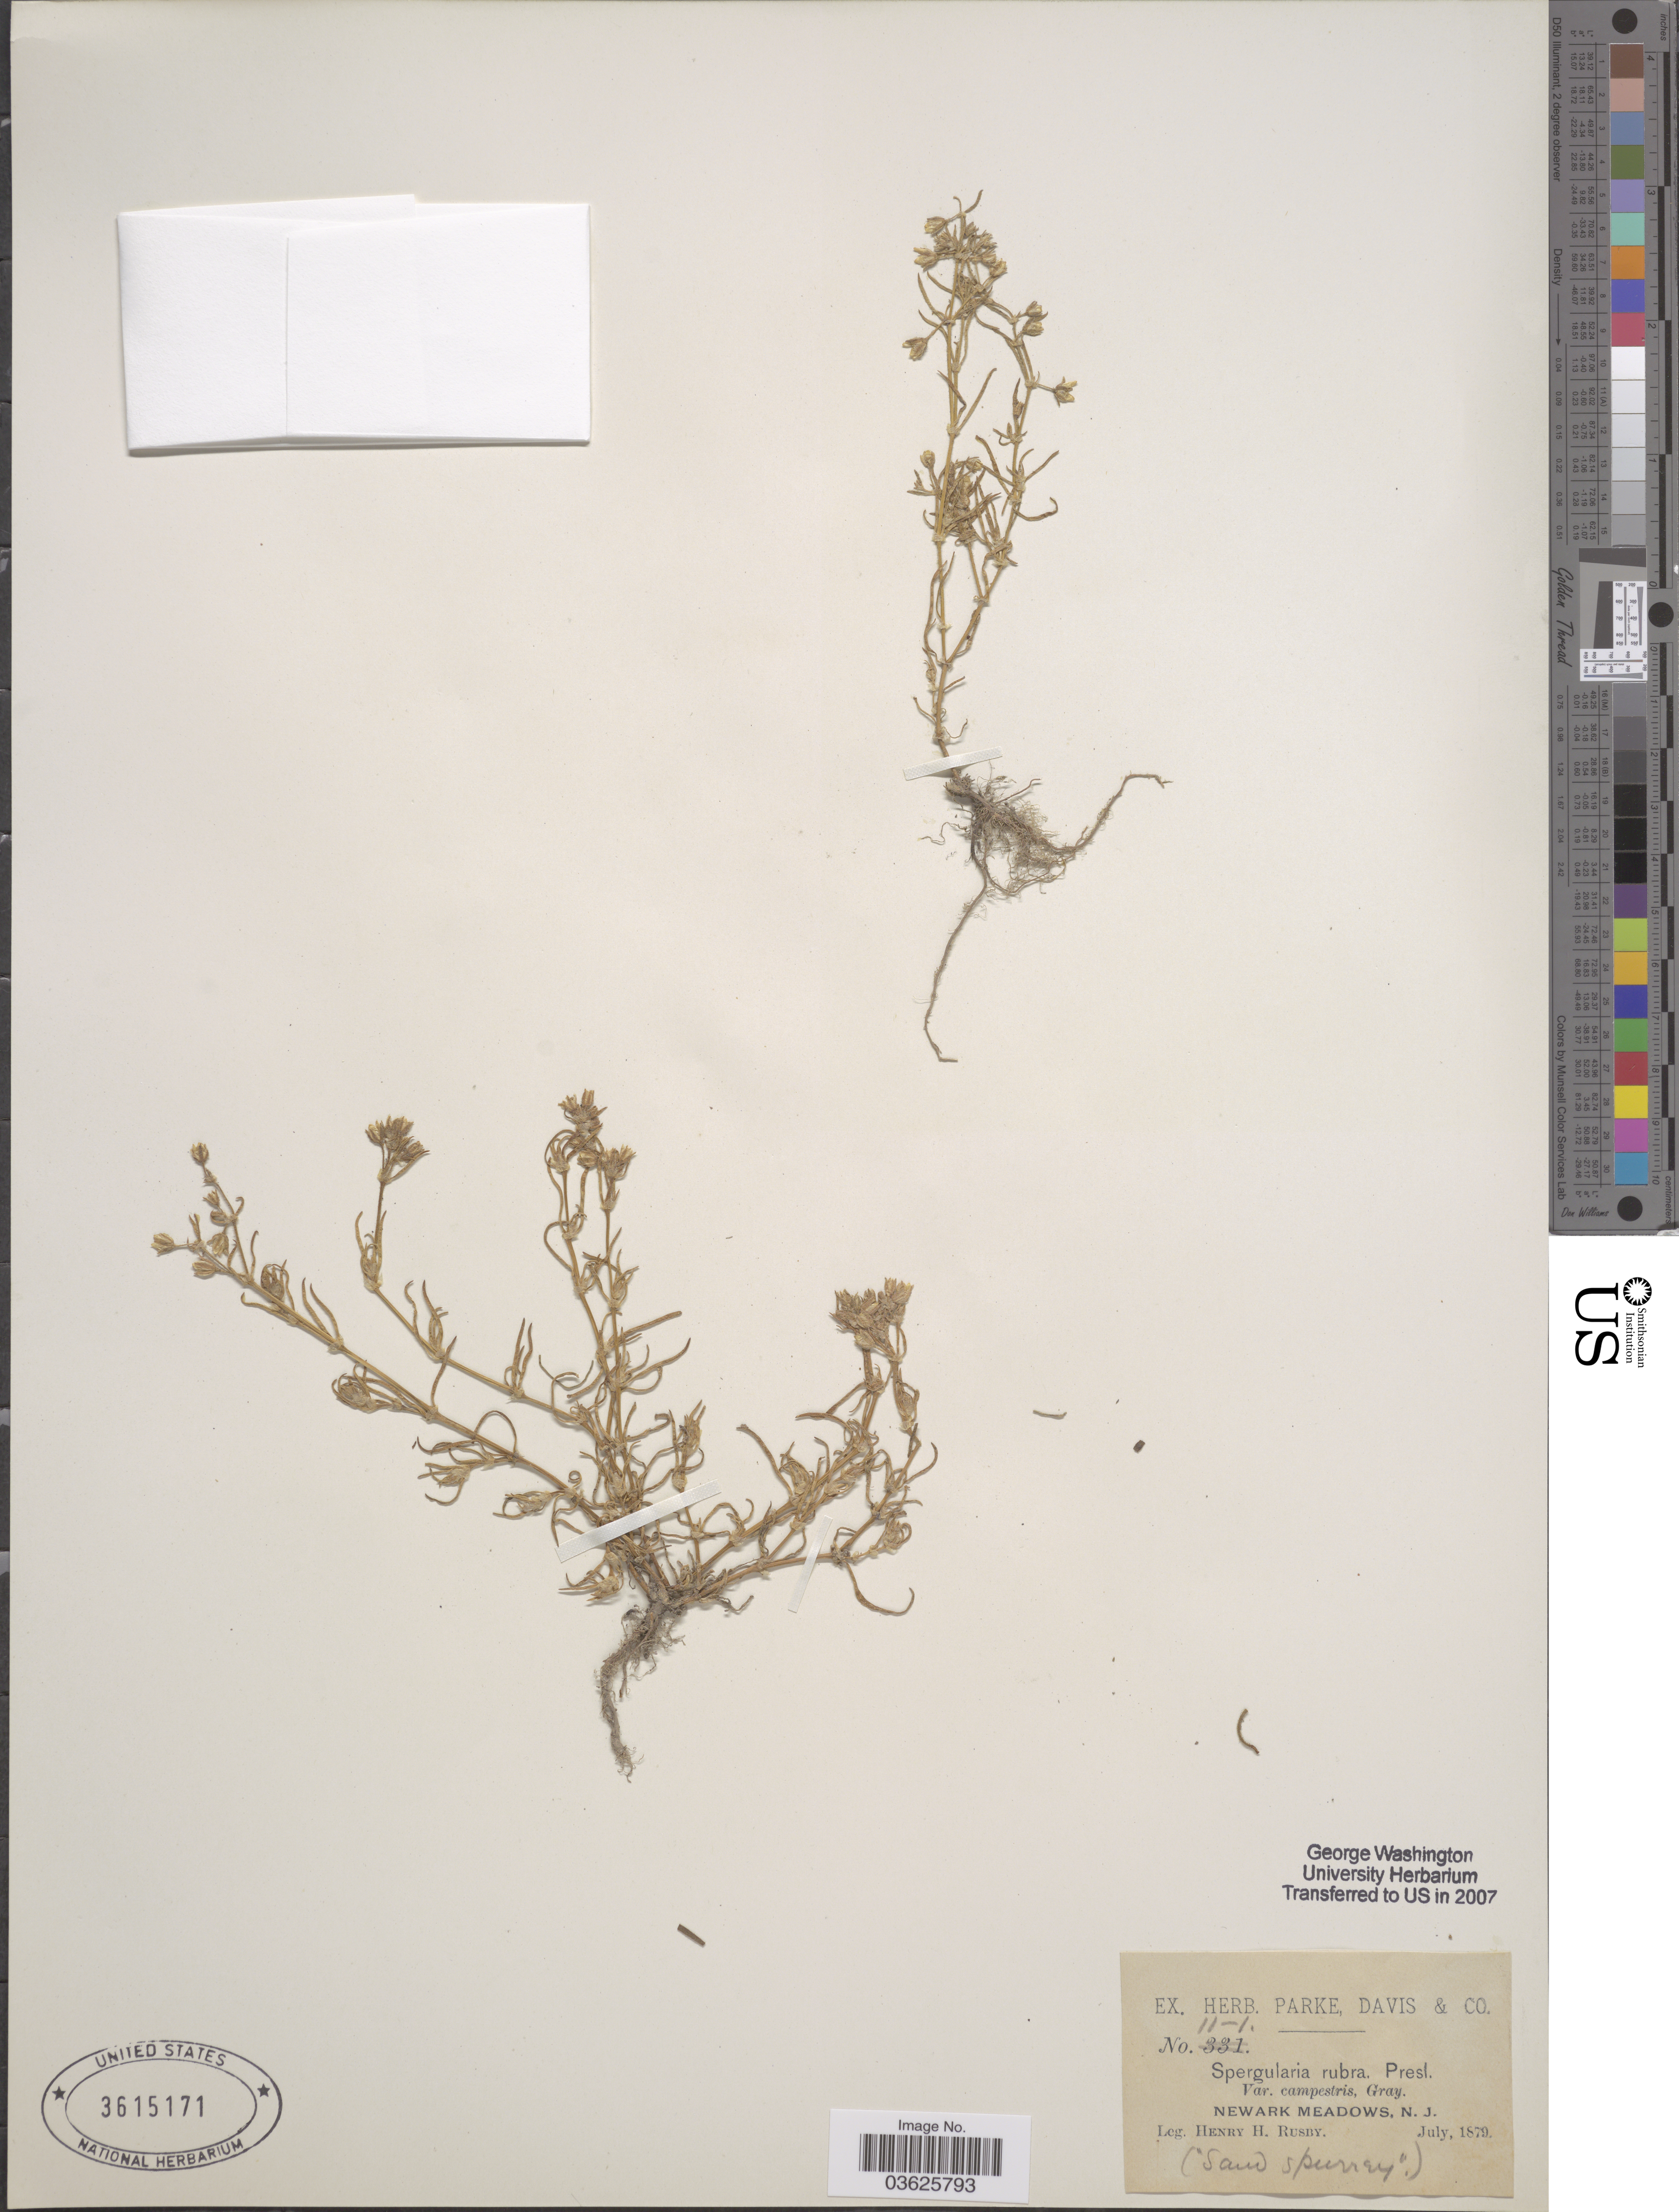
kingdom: Plantae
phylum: Tracheophyta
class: Magnoliopsida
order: Caryophyllales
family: Caryophyllaceae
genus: Spergularia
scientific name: Spergularia rubra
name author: (L.) J. Presl & C. Presl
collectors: H. H. Rusby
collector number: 11-1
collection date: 1879-07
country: United States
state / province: New Jersey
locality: Newark Meadows.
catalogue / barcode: US 3615171